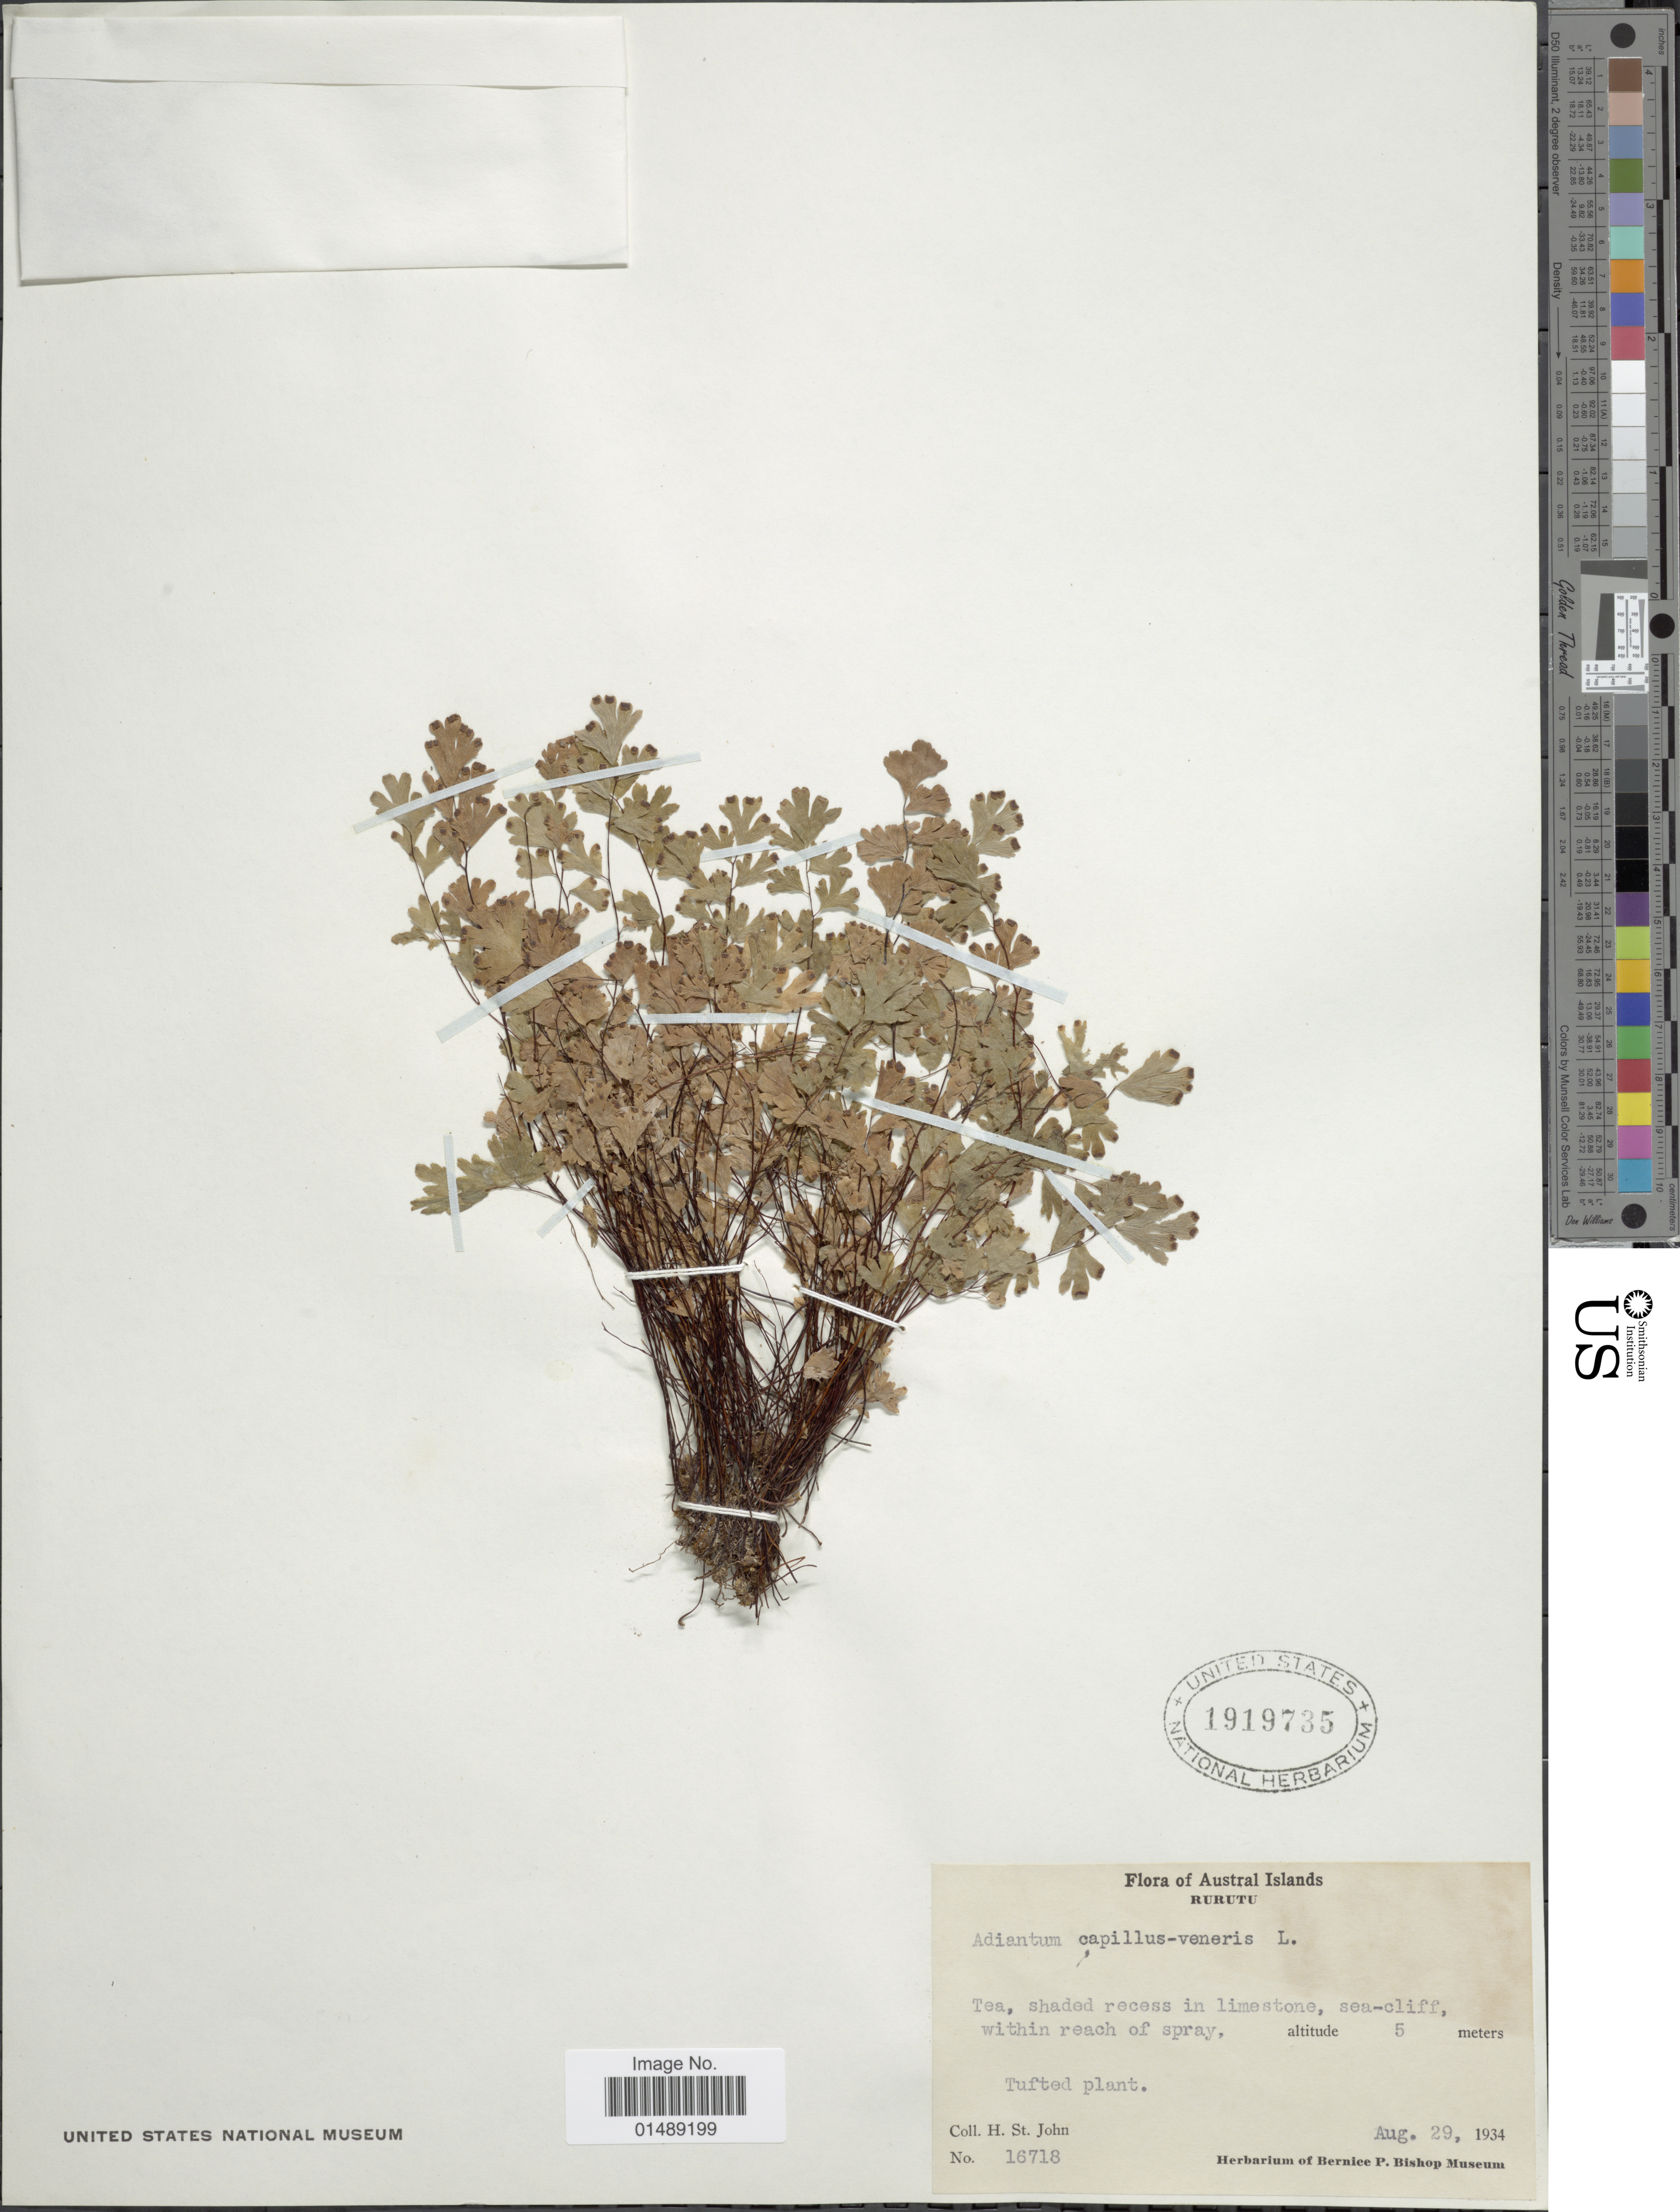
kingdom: Plantae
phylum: Tracheophyta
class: Polypodiopsida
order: Polypodiales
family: Pteridaceae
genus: Adiantum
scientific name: Adiantum capillus-veneris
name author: L.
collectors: H. St. John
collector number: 16718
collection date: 1934-08-29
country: French Polynesia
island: Rurutu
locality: Austral Islands, Rurutu, Tea, shaded recess in limestone, sea-cliff, within reach of spray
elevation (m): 5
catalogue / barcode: US 1919735